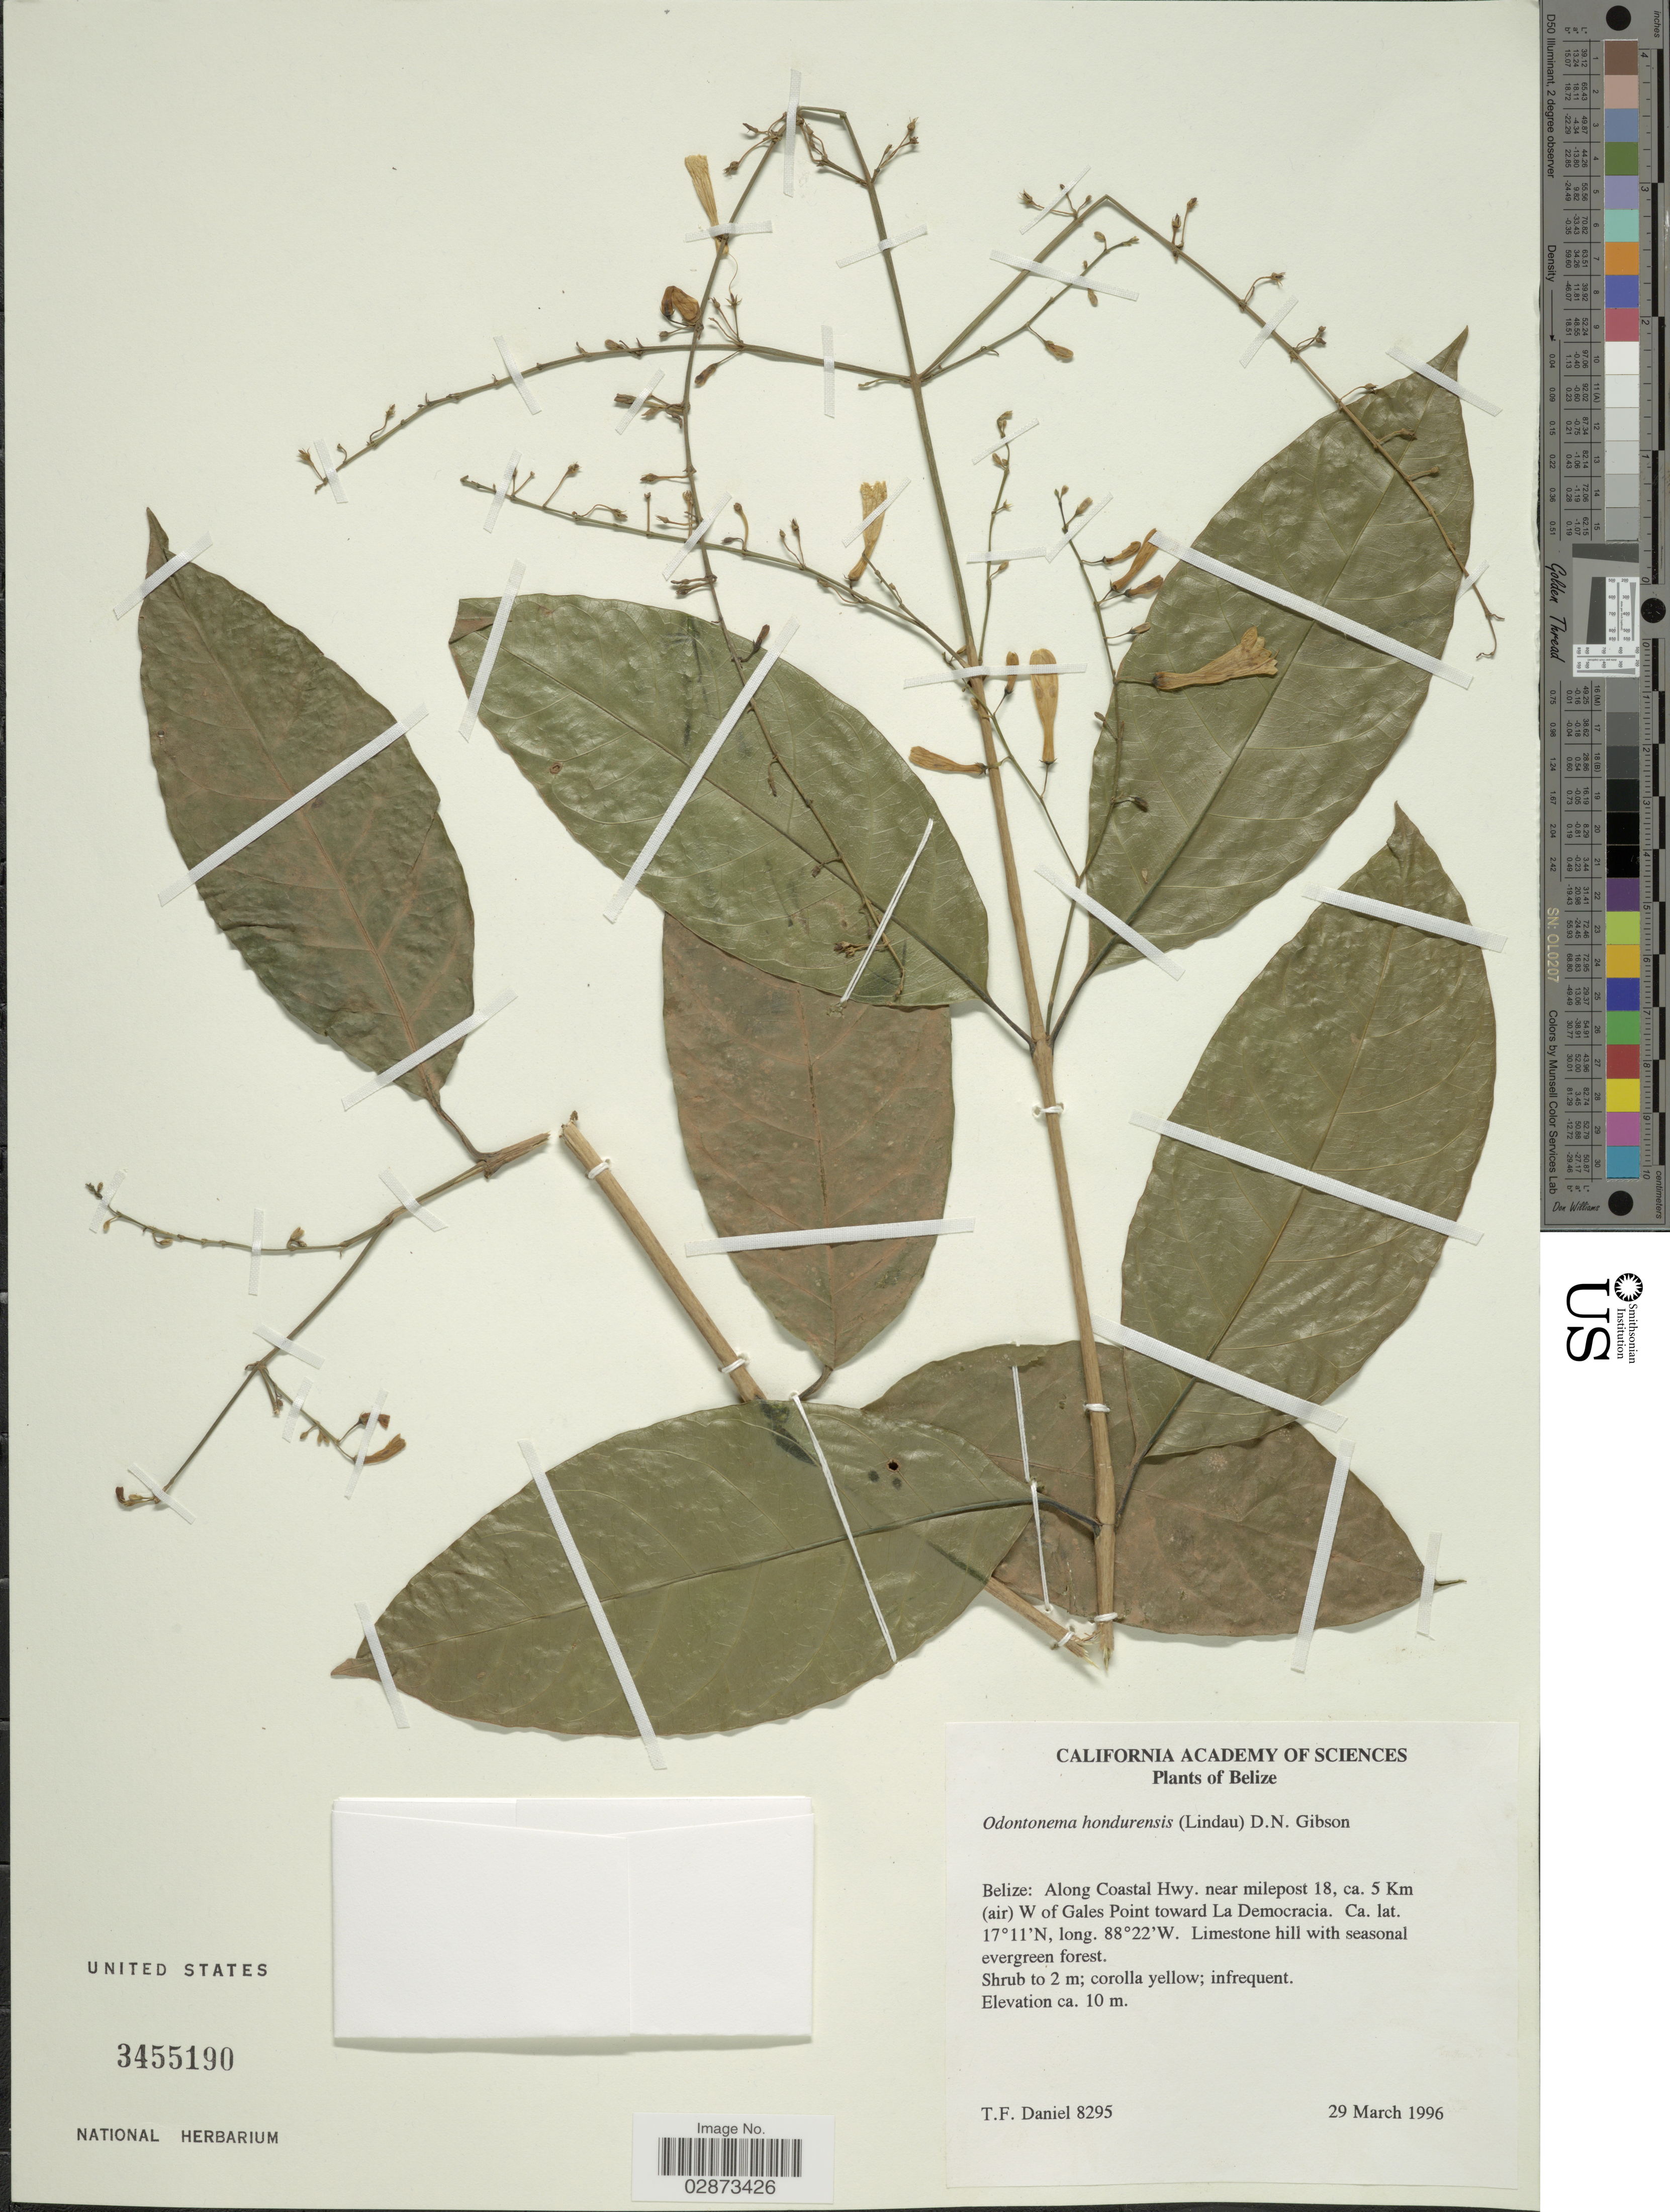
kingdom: Plantae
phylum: Tracheophyta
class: Magnoliopsida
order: Lamiales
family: Acanthaceae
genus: Odontonema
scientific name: Odontonema hondurensis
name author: (Lindau) D.N. Gibson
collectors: T. F. Daniel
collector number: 8295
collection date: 1996-03-29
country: Belize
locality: Belize: Along Coastal Hwy. near milepost 18, ca. 5 Km (air) W of Gales Point toward La Democracia.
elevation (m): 10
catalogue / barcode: US 3455190